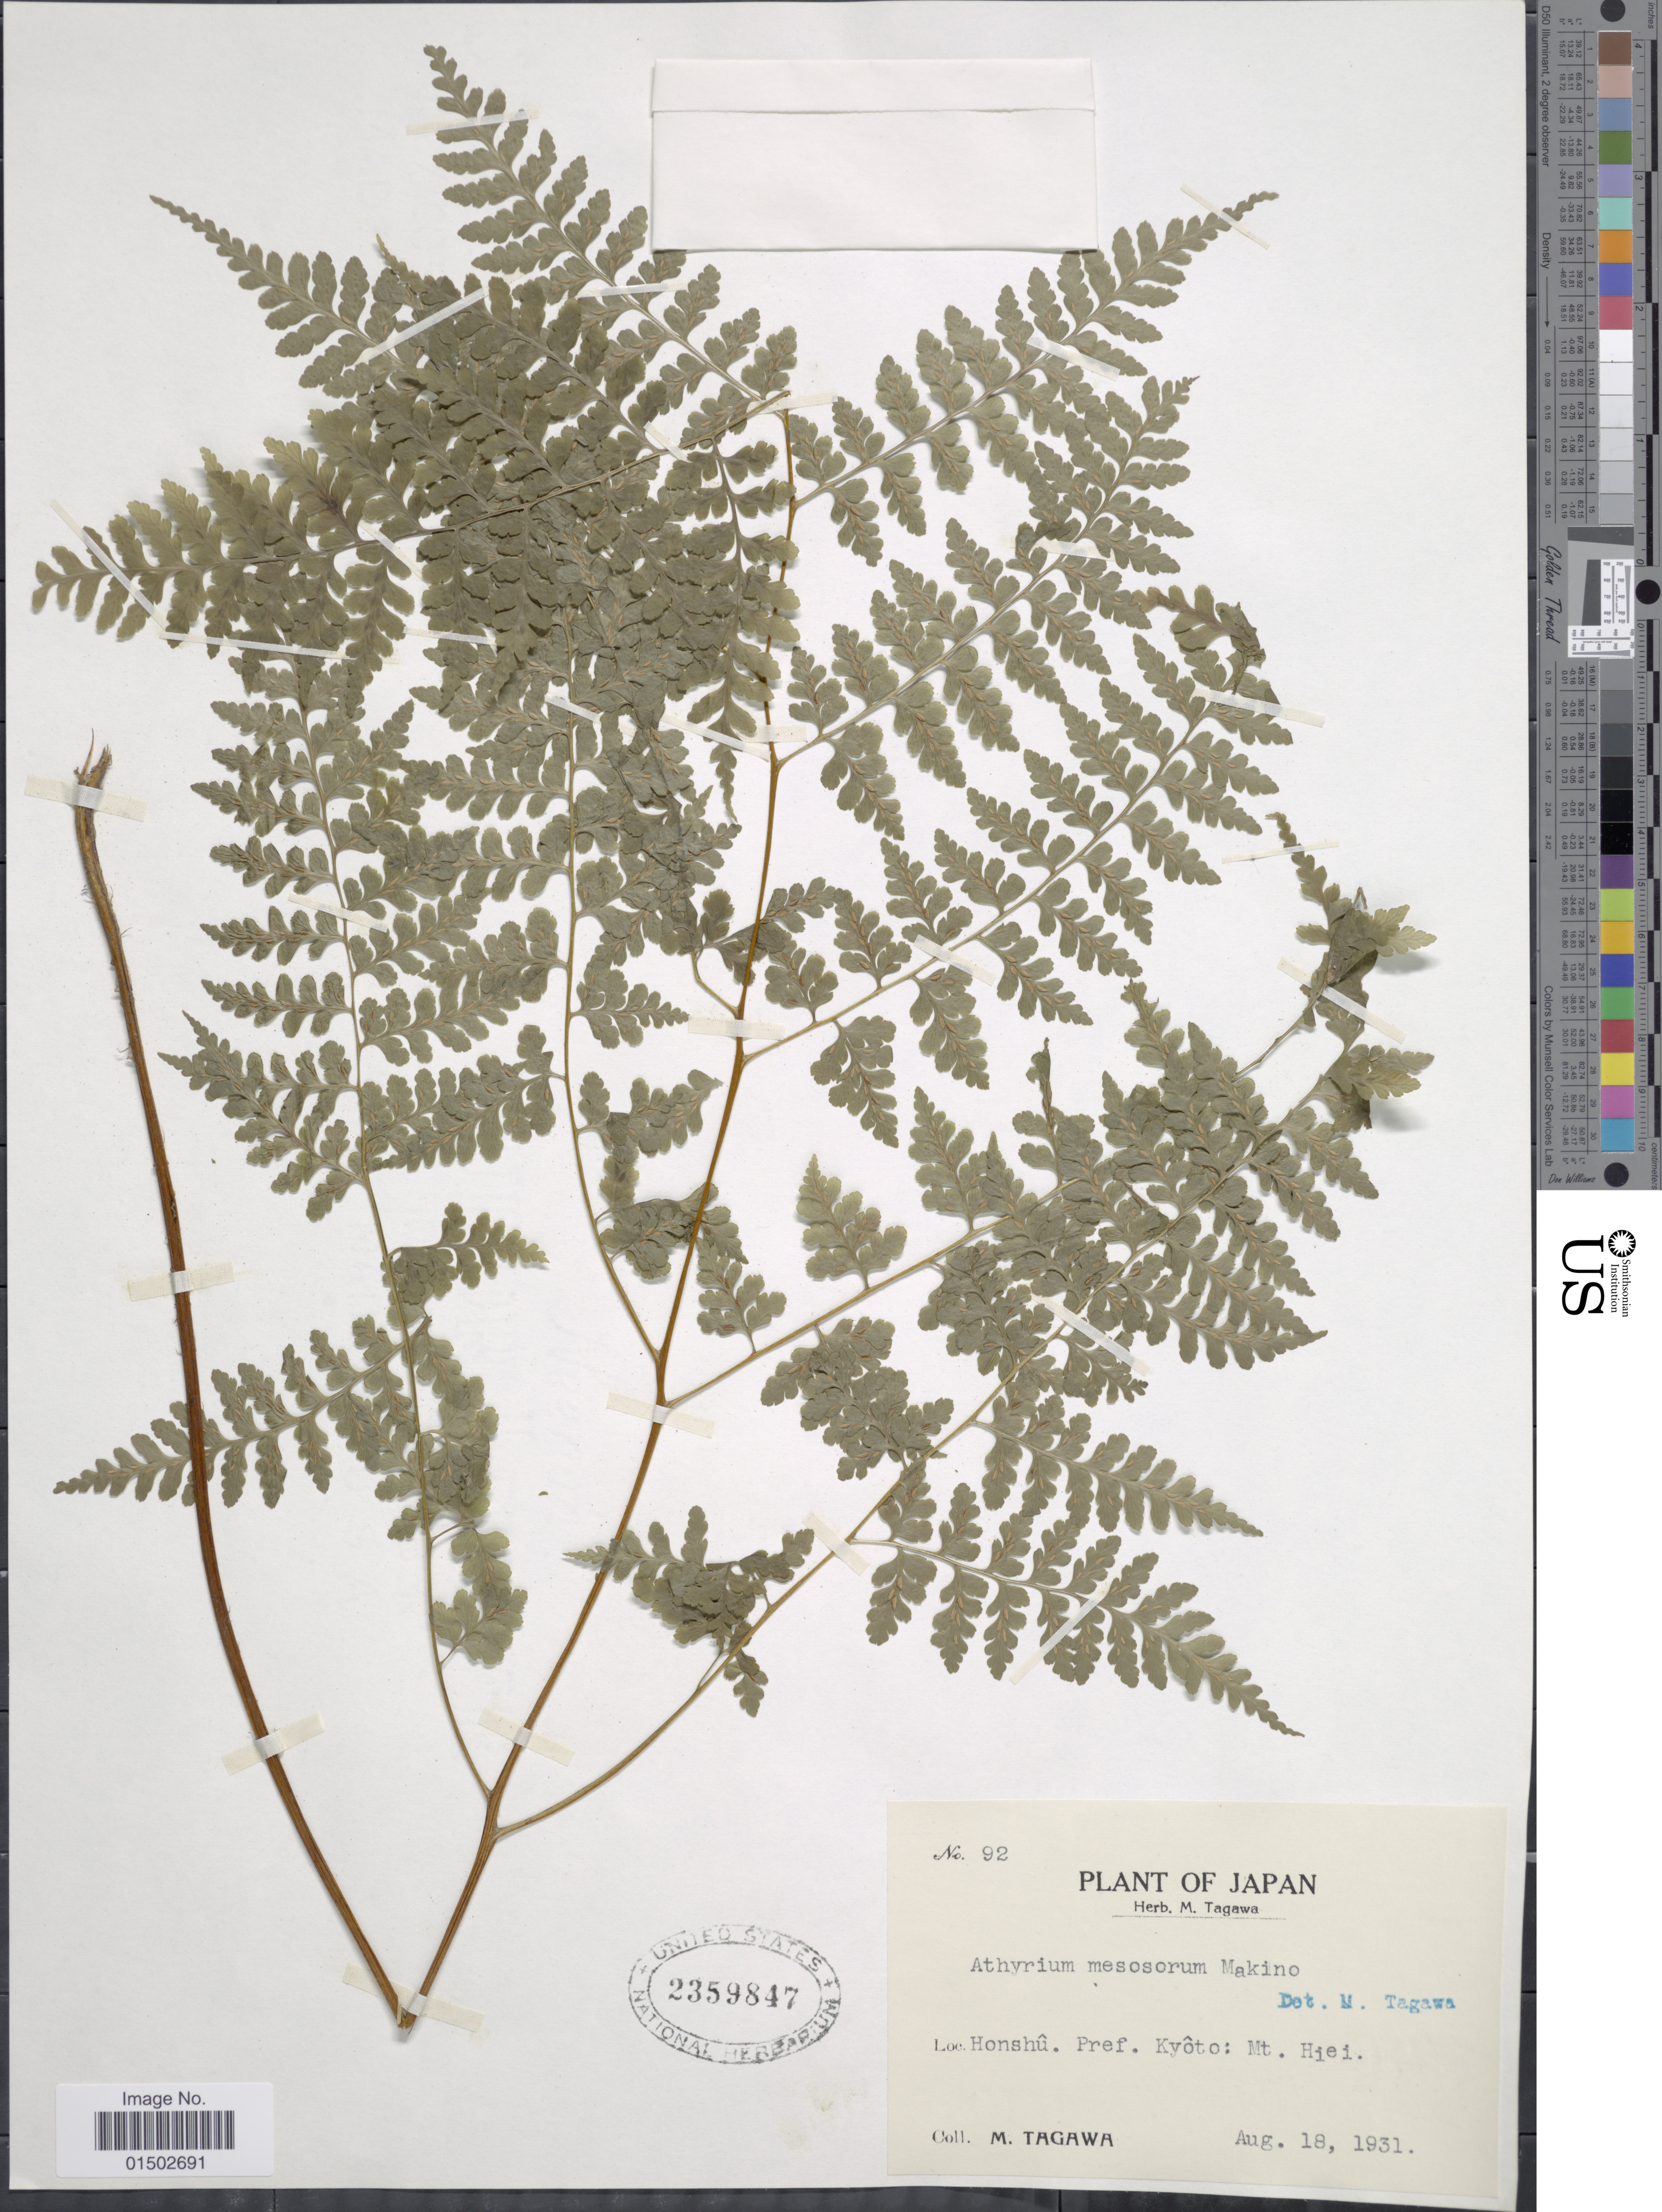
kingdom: Plantae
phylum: Tracheophyta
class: Polypodiopsida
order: Polypodiales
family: Rhachidosoraceae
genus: Rhachidosorus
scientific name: Rhachidosorus mesosorus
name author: (Makino) Ching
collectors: M. Tagawa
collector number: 92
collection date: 1931-08-18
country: Japan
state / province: Kyoto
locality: Honshu: Mt. Hiei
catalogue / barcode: US 2359847